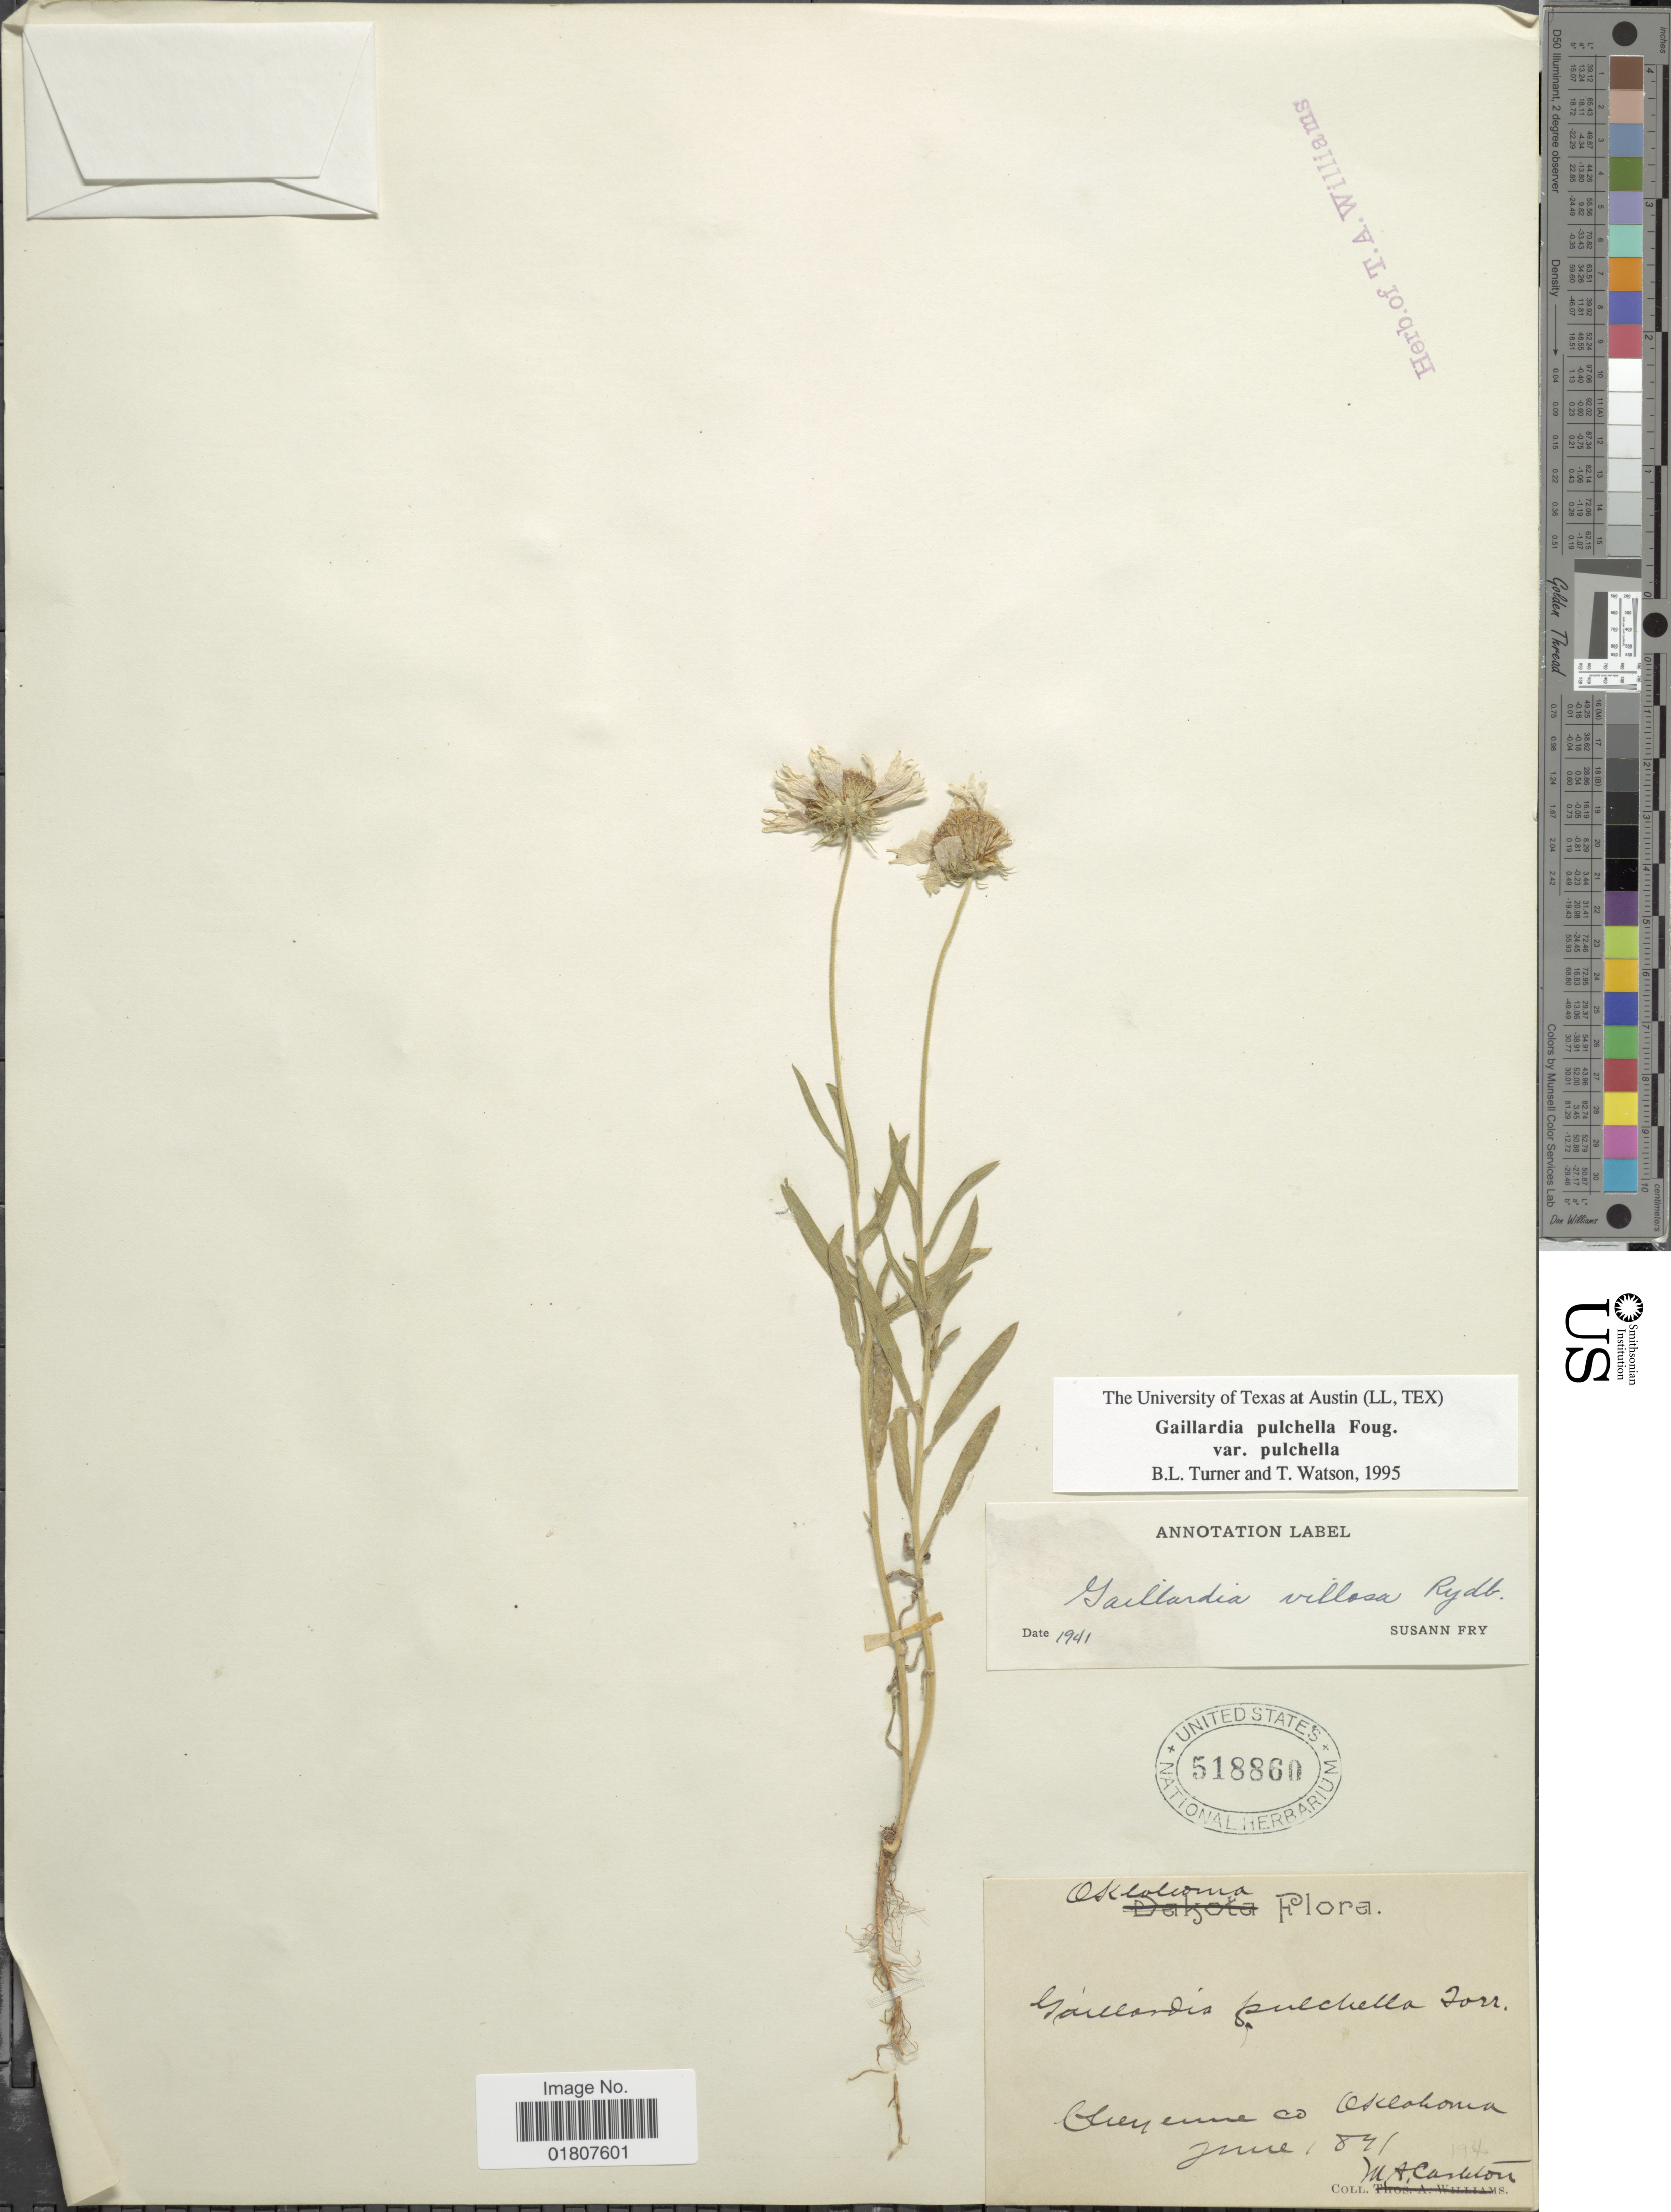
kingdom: Plantae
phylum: Tracheophyta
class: Magnoliopsida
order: Asterales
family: Asteraceae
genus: Gaillardia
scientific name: Gaillardia pulchella var. pulchella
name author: Foug.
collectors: M. A. Carleton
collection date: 1841-06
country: United States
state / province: Oklahoma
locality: Cheyenne Co. Oklahoma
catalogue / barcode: US 518860